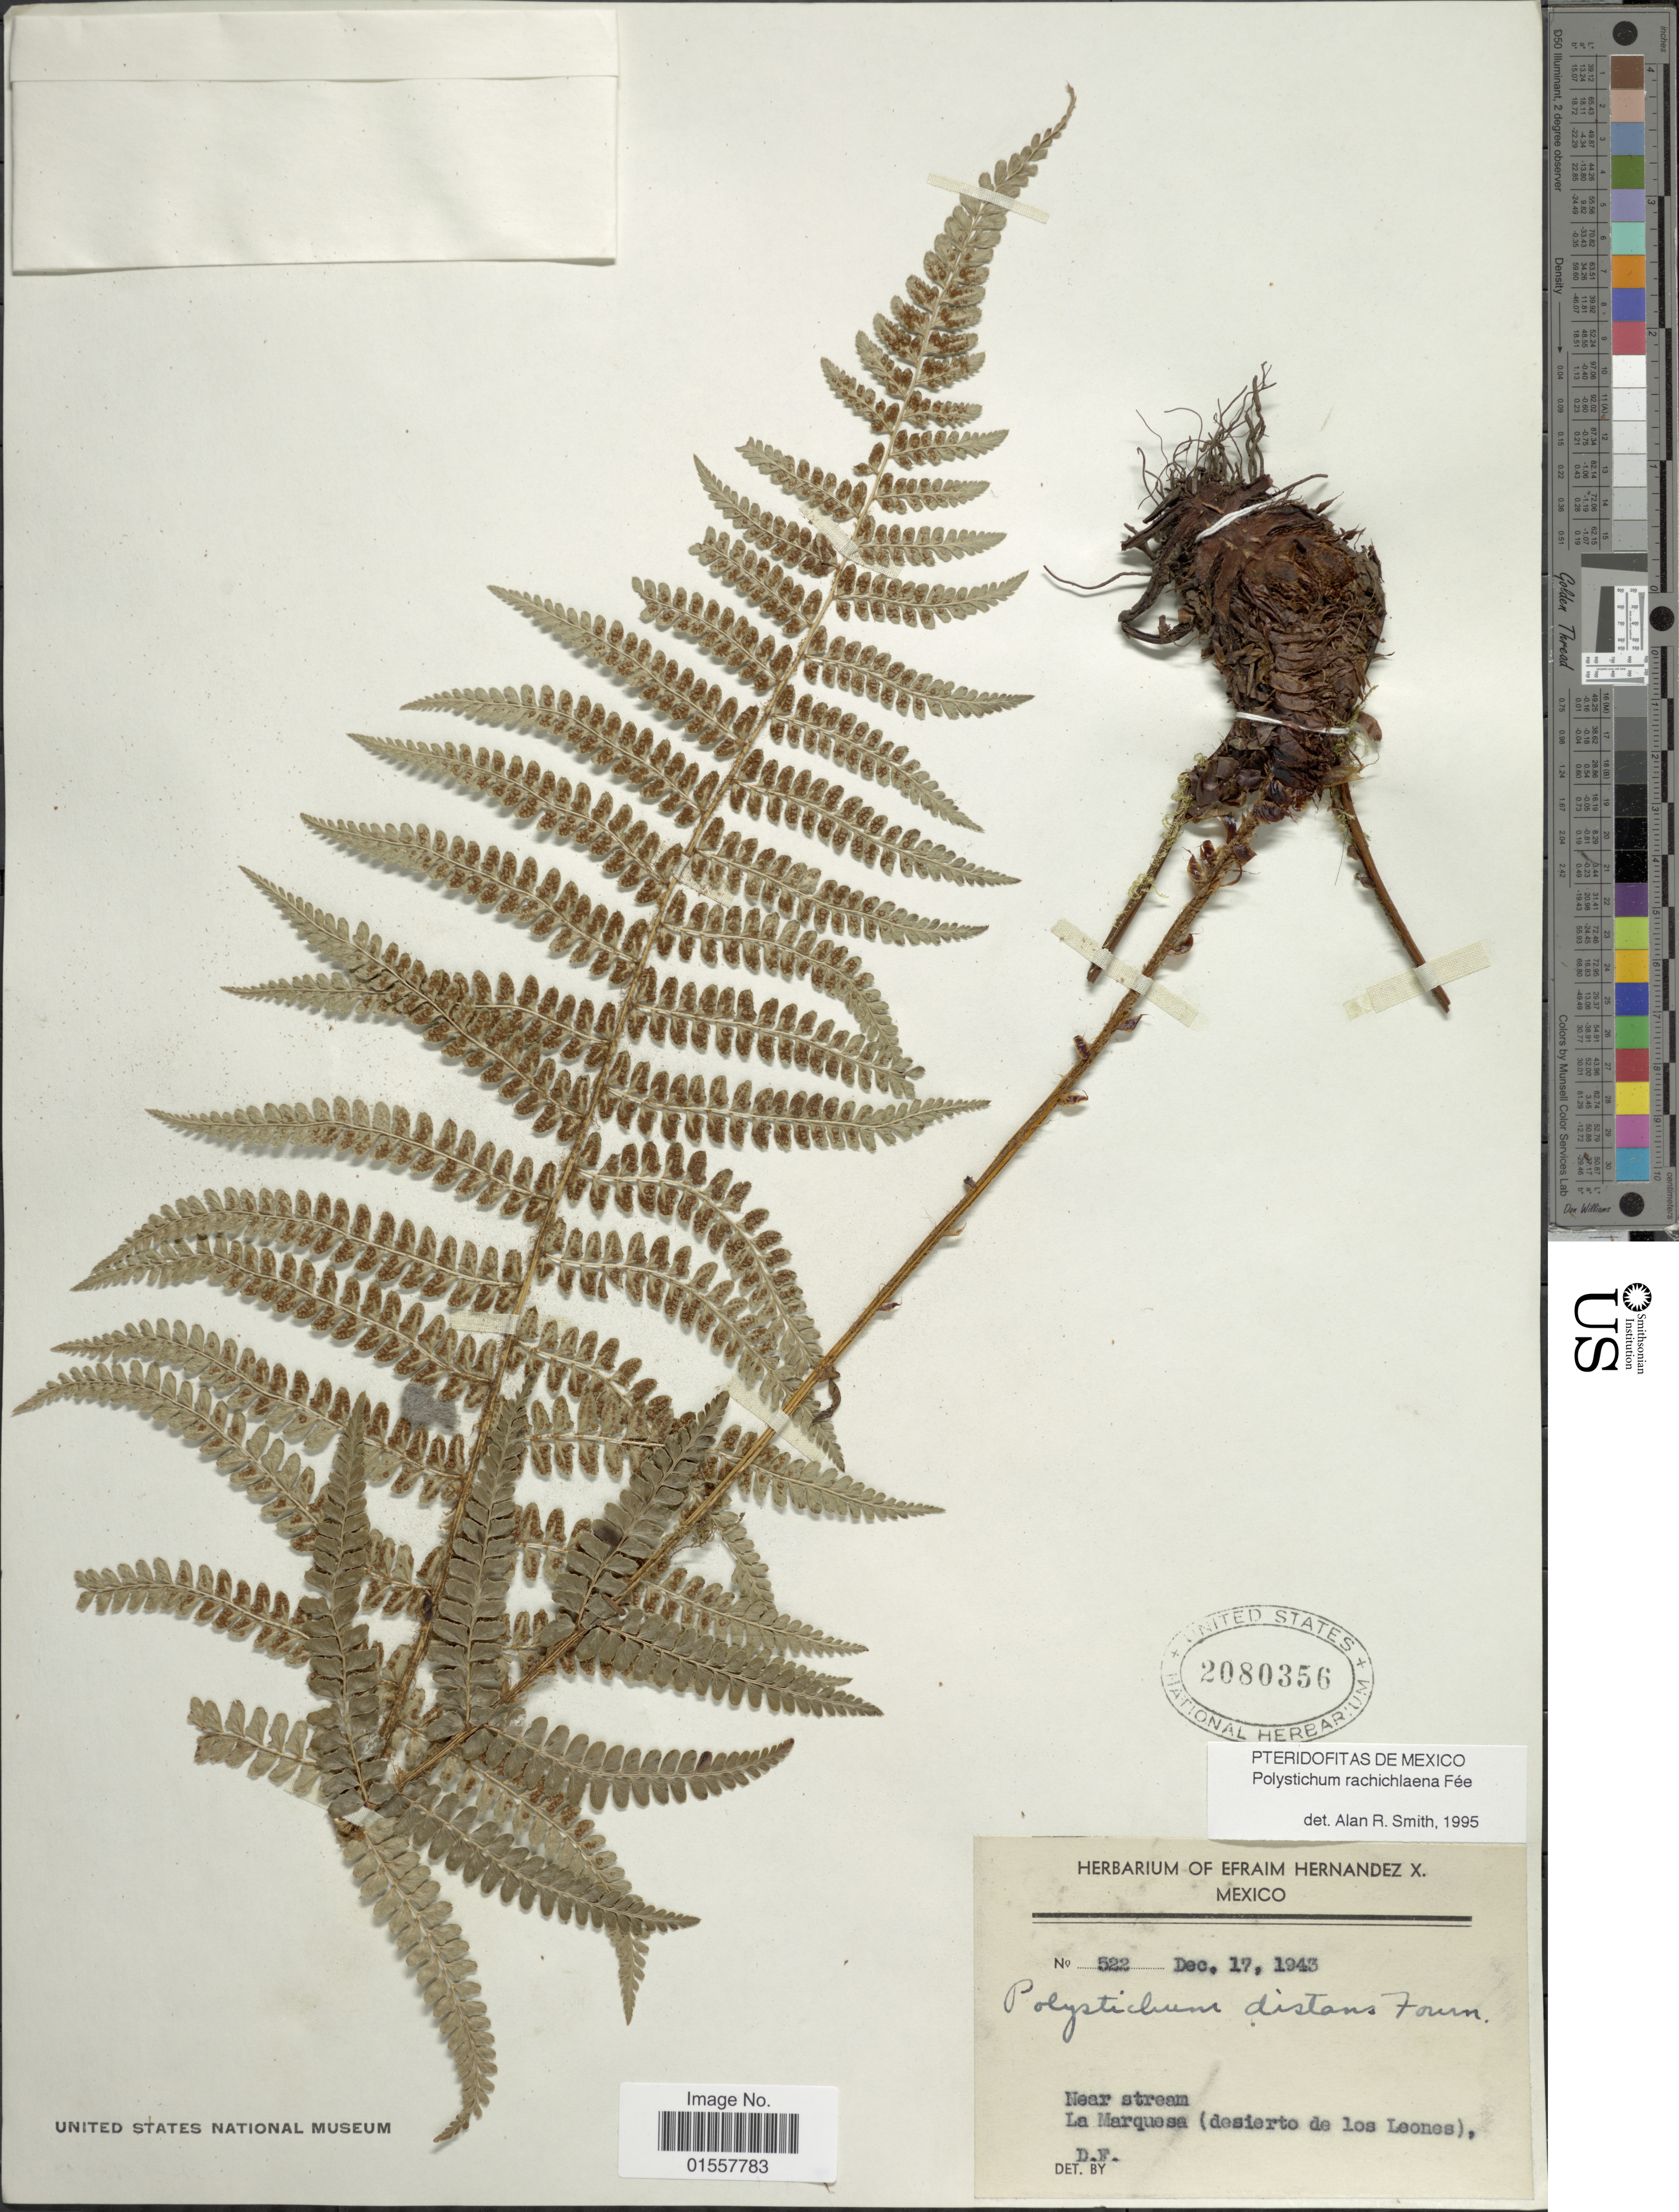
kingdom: Plantae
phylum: Tracheophyta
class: Polypodiopsida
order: Polypodiales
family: Dryopteridaceae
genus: Polystichum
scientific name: Polystichum rachichlaena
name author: Fée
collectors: ex herb. Efraim Hernandez X.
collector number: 522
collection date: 1943-12-17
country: Mexico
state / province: Distrito Federal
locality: La Marquesa (desierto de los Leones), D. F.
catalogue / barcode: US 2080356